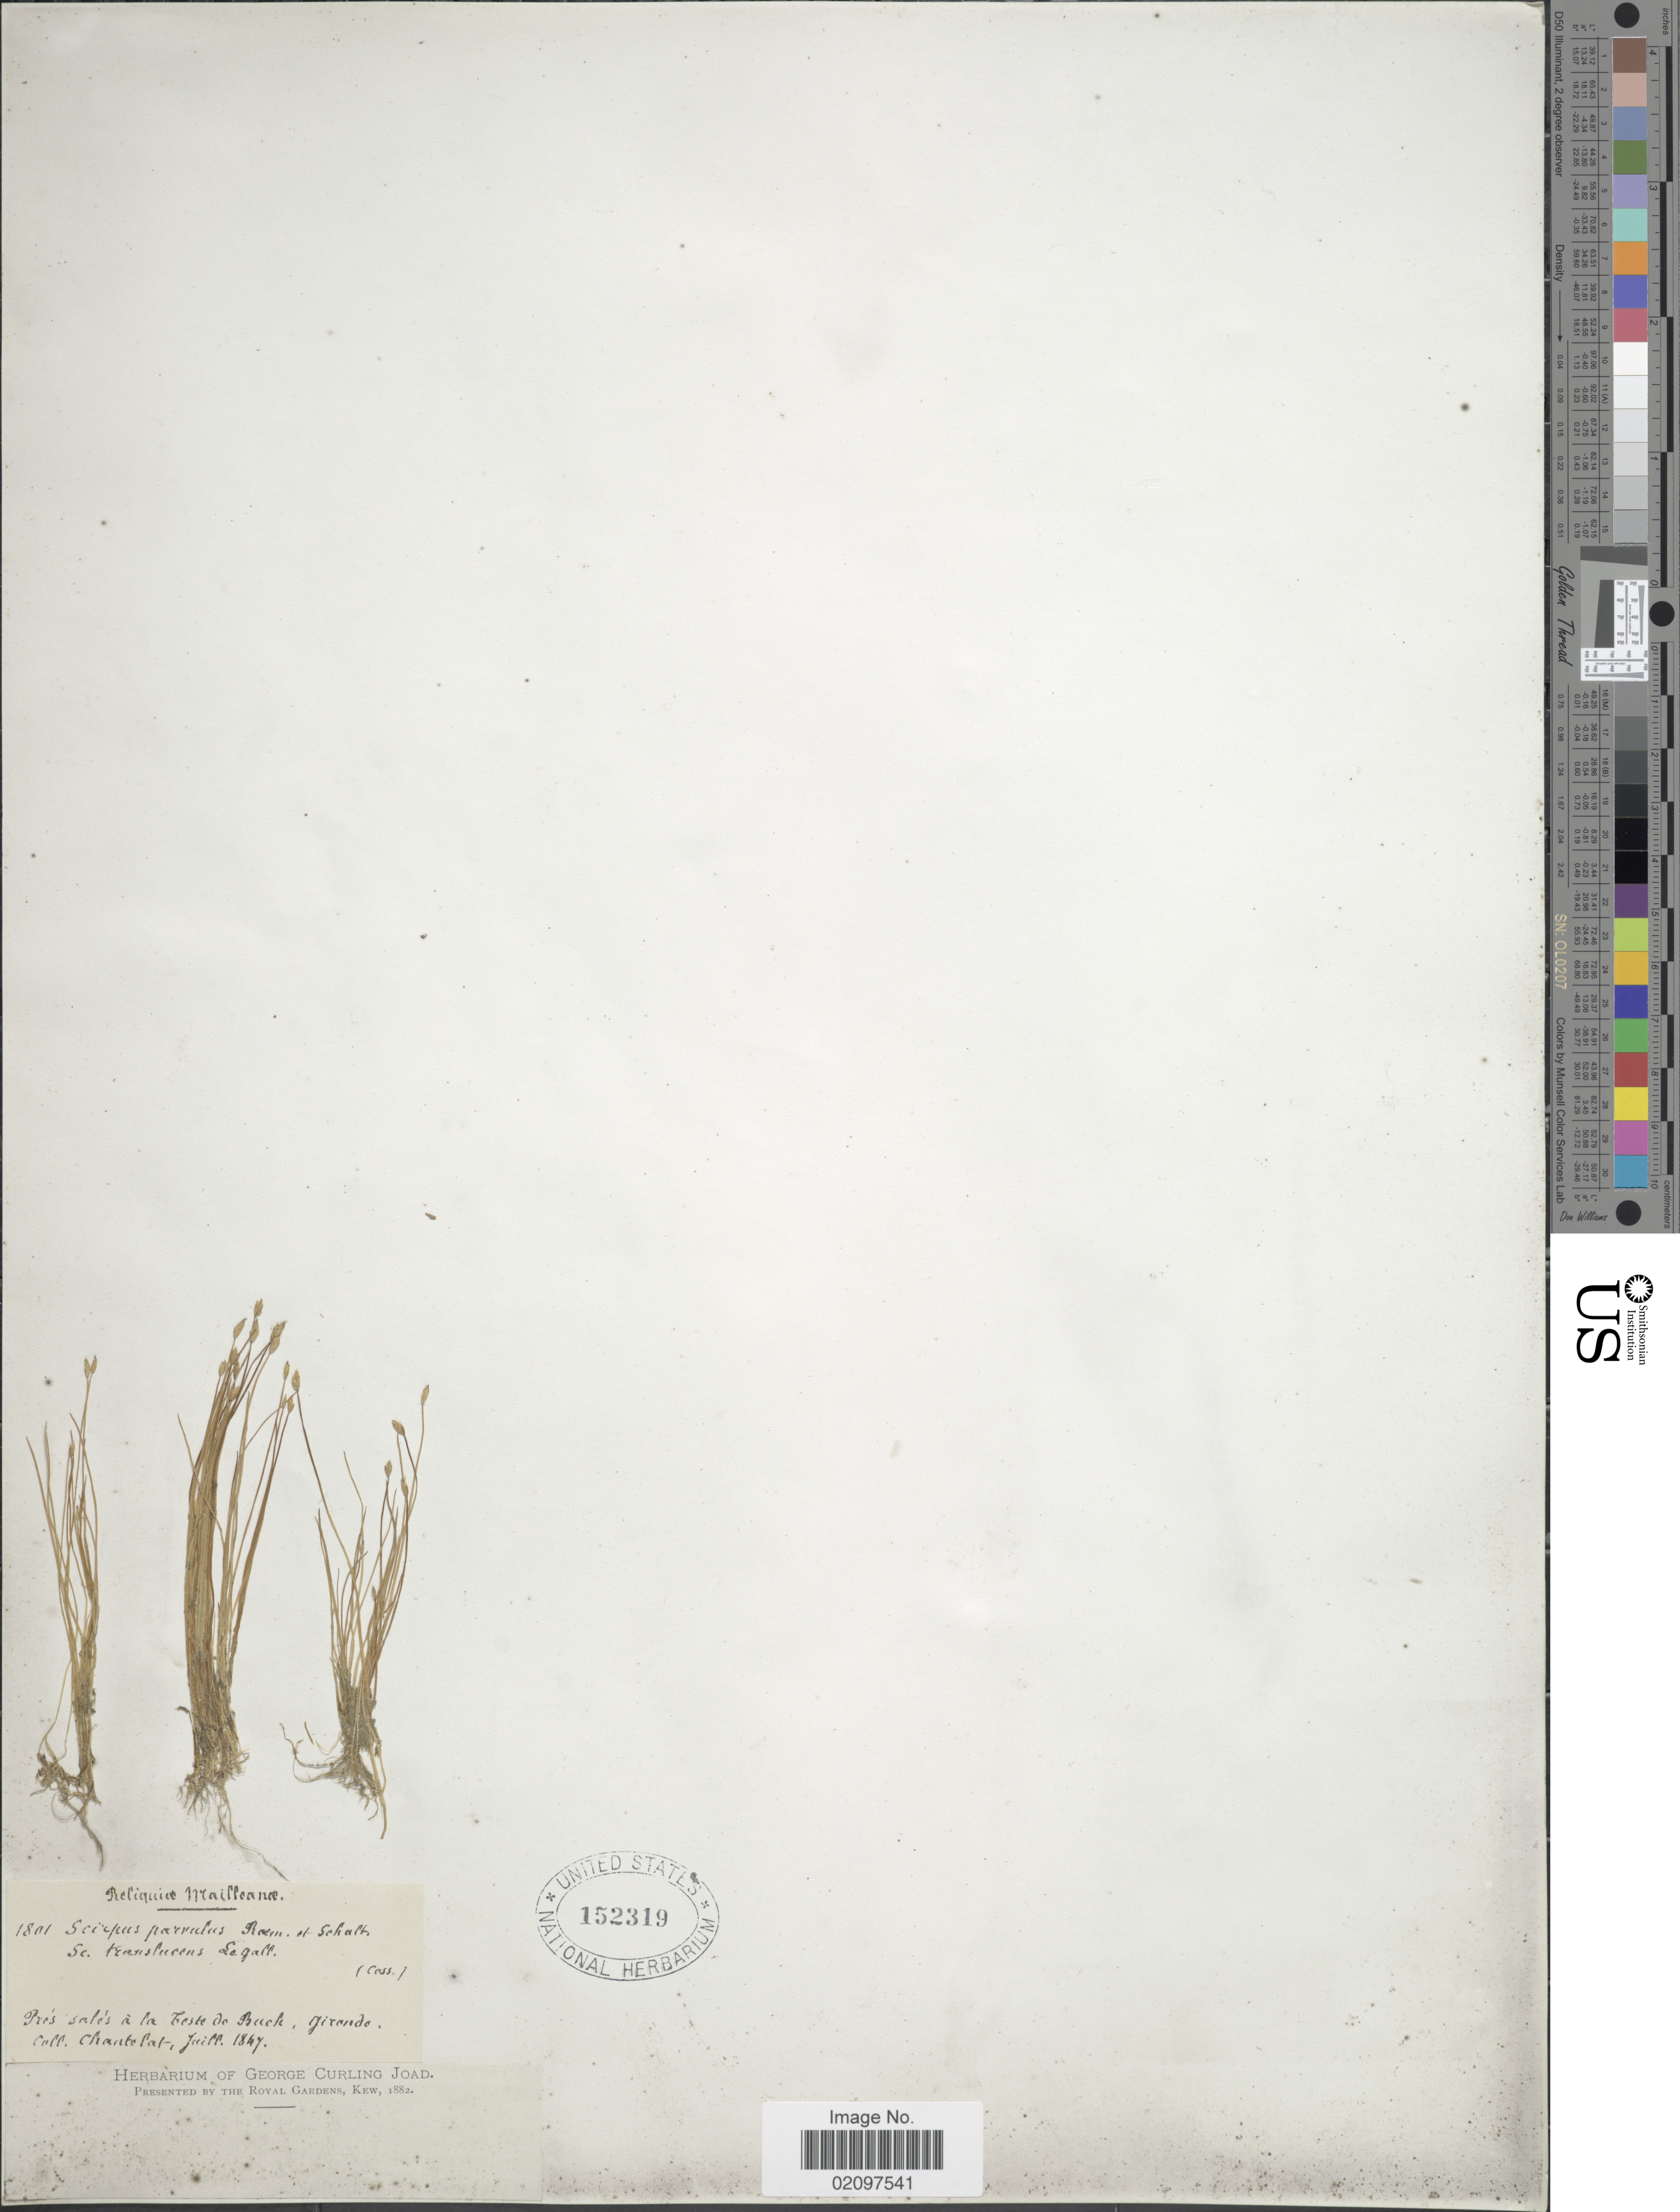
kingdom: Plantae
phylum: Tracheophyta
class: Liliopsida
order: Poales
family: Cyperaceae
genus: Eleocharis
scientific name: Eleocharis parvula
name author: (Roem. & Schult.) Link ex Williams et al.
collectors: Chantelat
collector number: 1801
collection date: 1847-07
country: France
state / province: Nouvelle-Aquitaine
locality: Ptés salés a la Ceste de Buck, Gironde, Mailleanæ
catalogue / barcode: US 152319